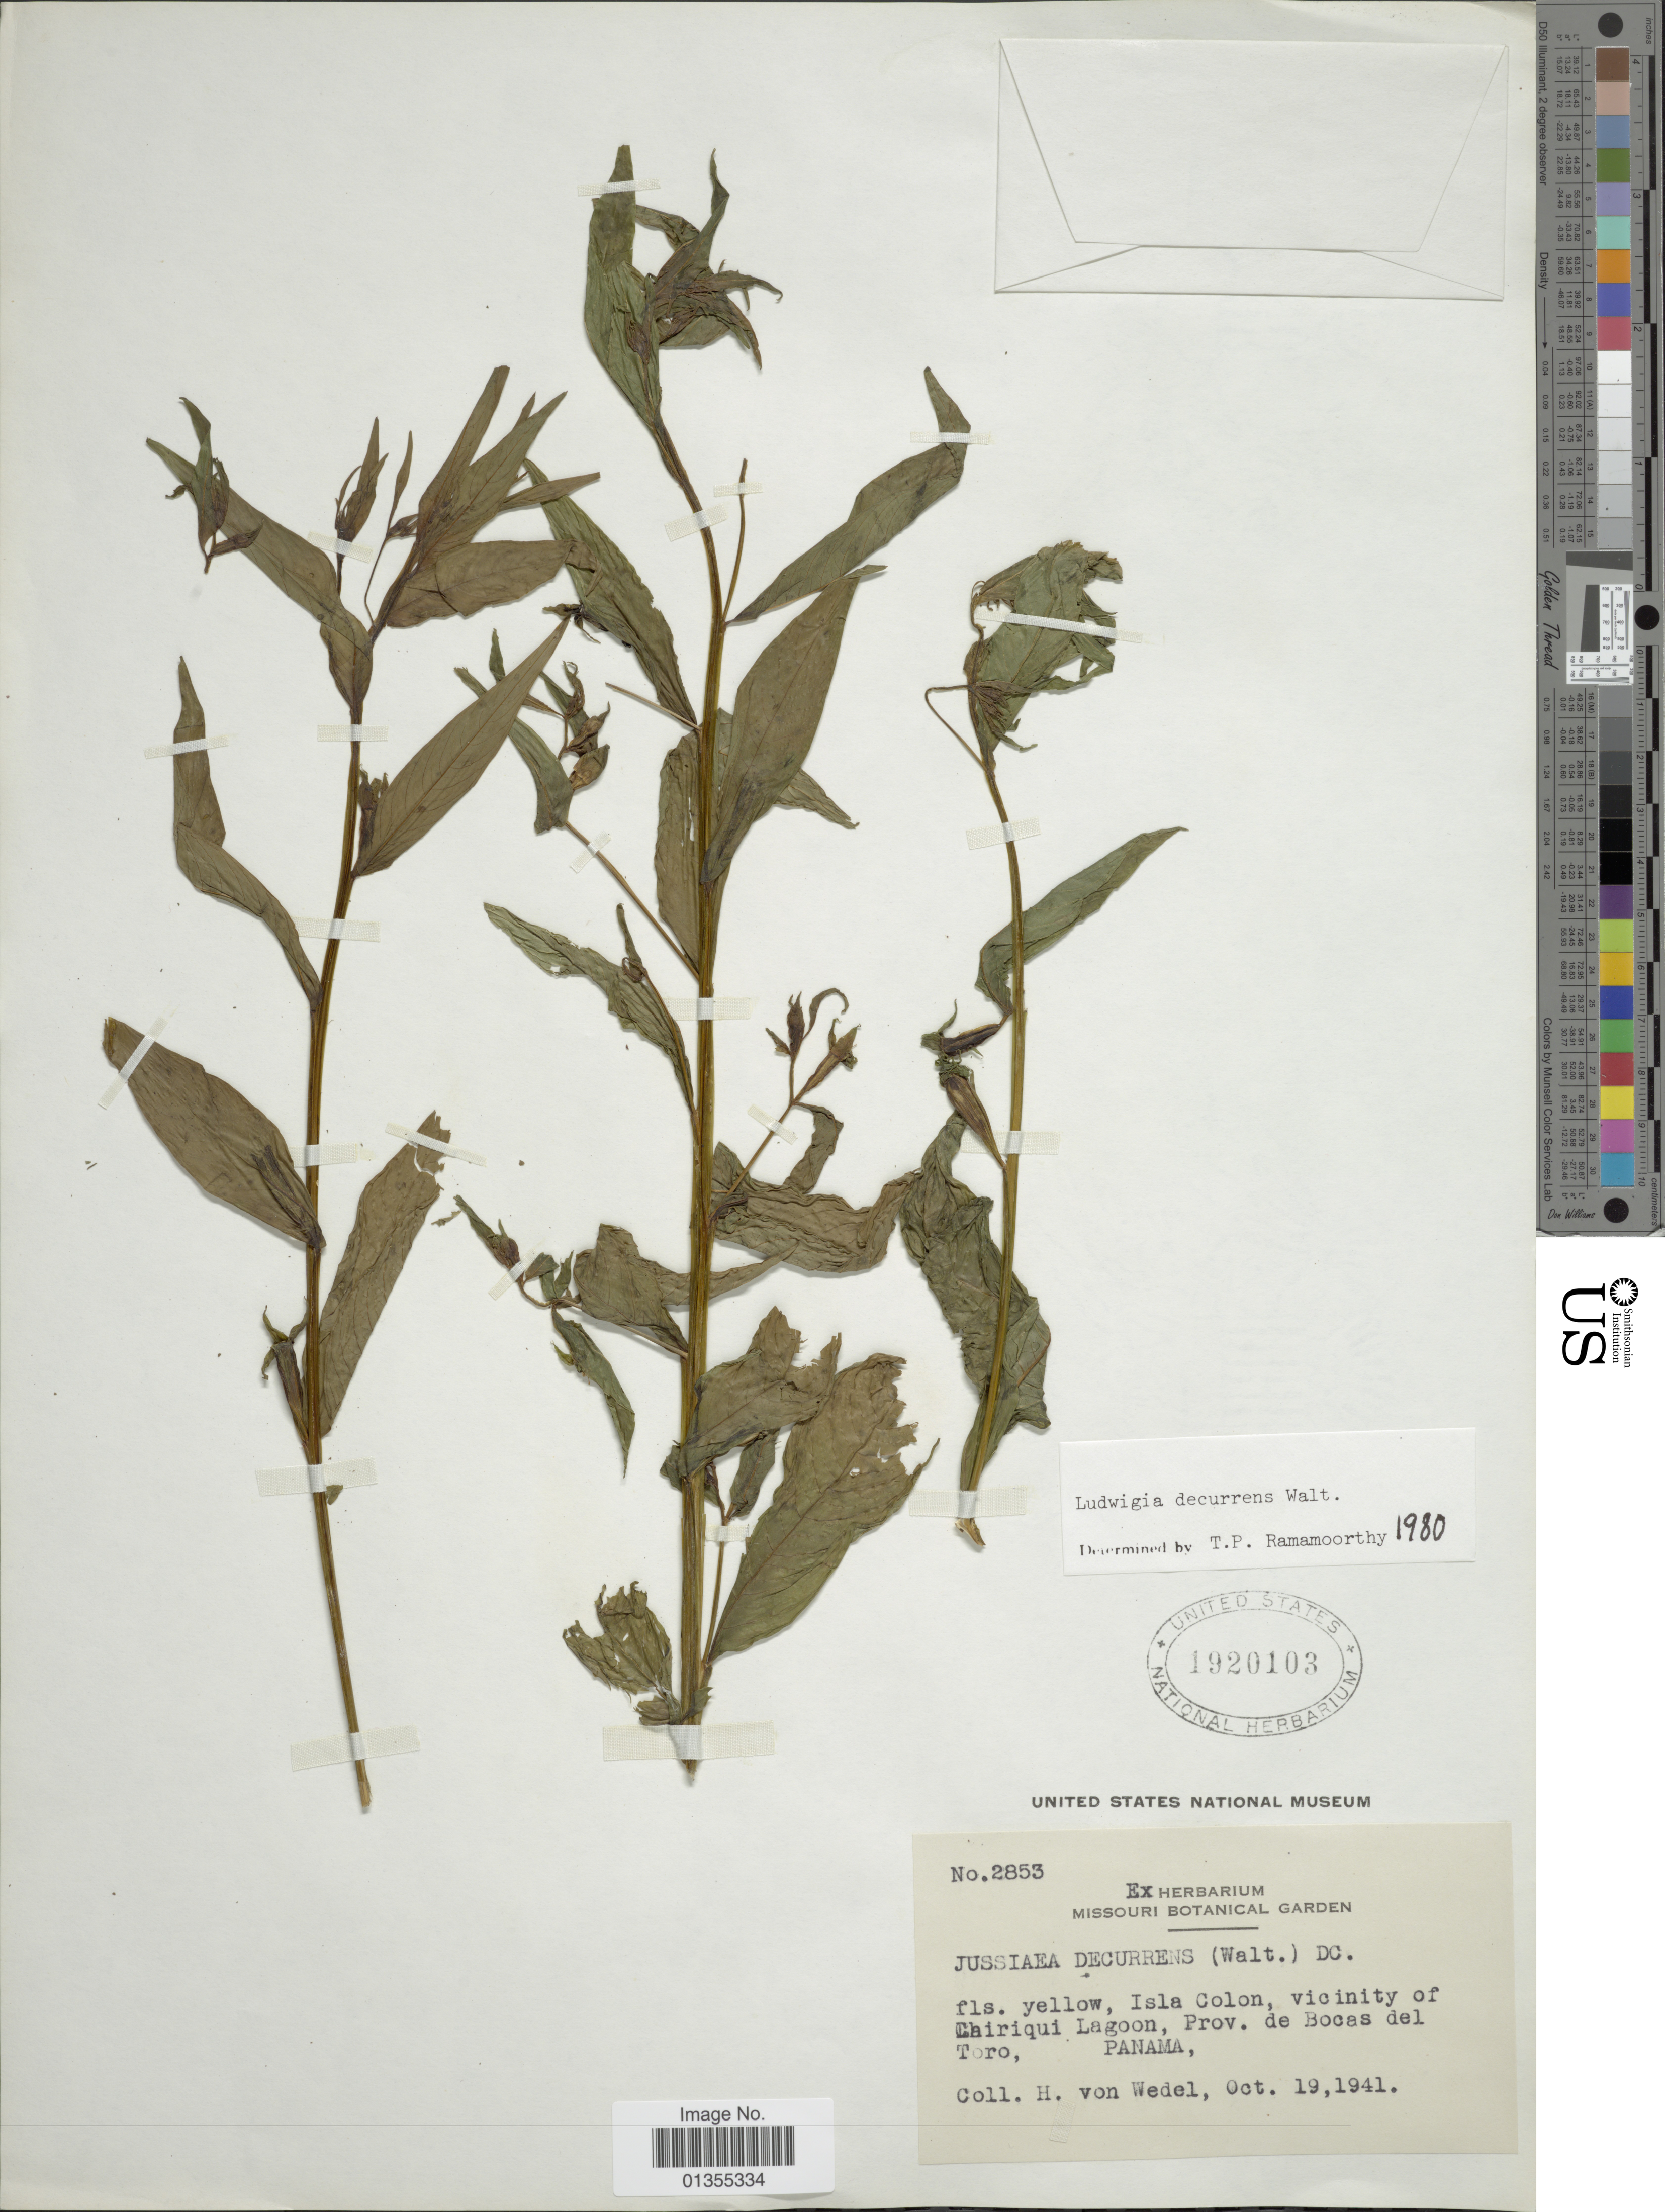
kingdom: Plantae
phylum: Tracheophyta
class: Magnoliopsida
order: Myrtales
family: Onagraceae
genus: Ludwigia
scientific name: Ludwigia decurrens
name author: Walter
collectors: H. von Wedel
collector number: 2853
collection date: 1941-10-19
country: Panama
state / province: Bocas del Toro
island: Colón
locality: Isla Colon, vicinity of Chiriqui Lagoon, Prov. de Bocas del Toro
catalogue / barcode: US 1920103